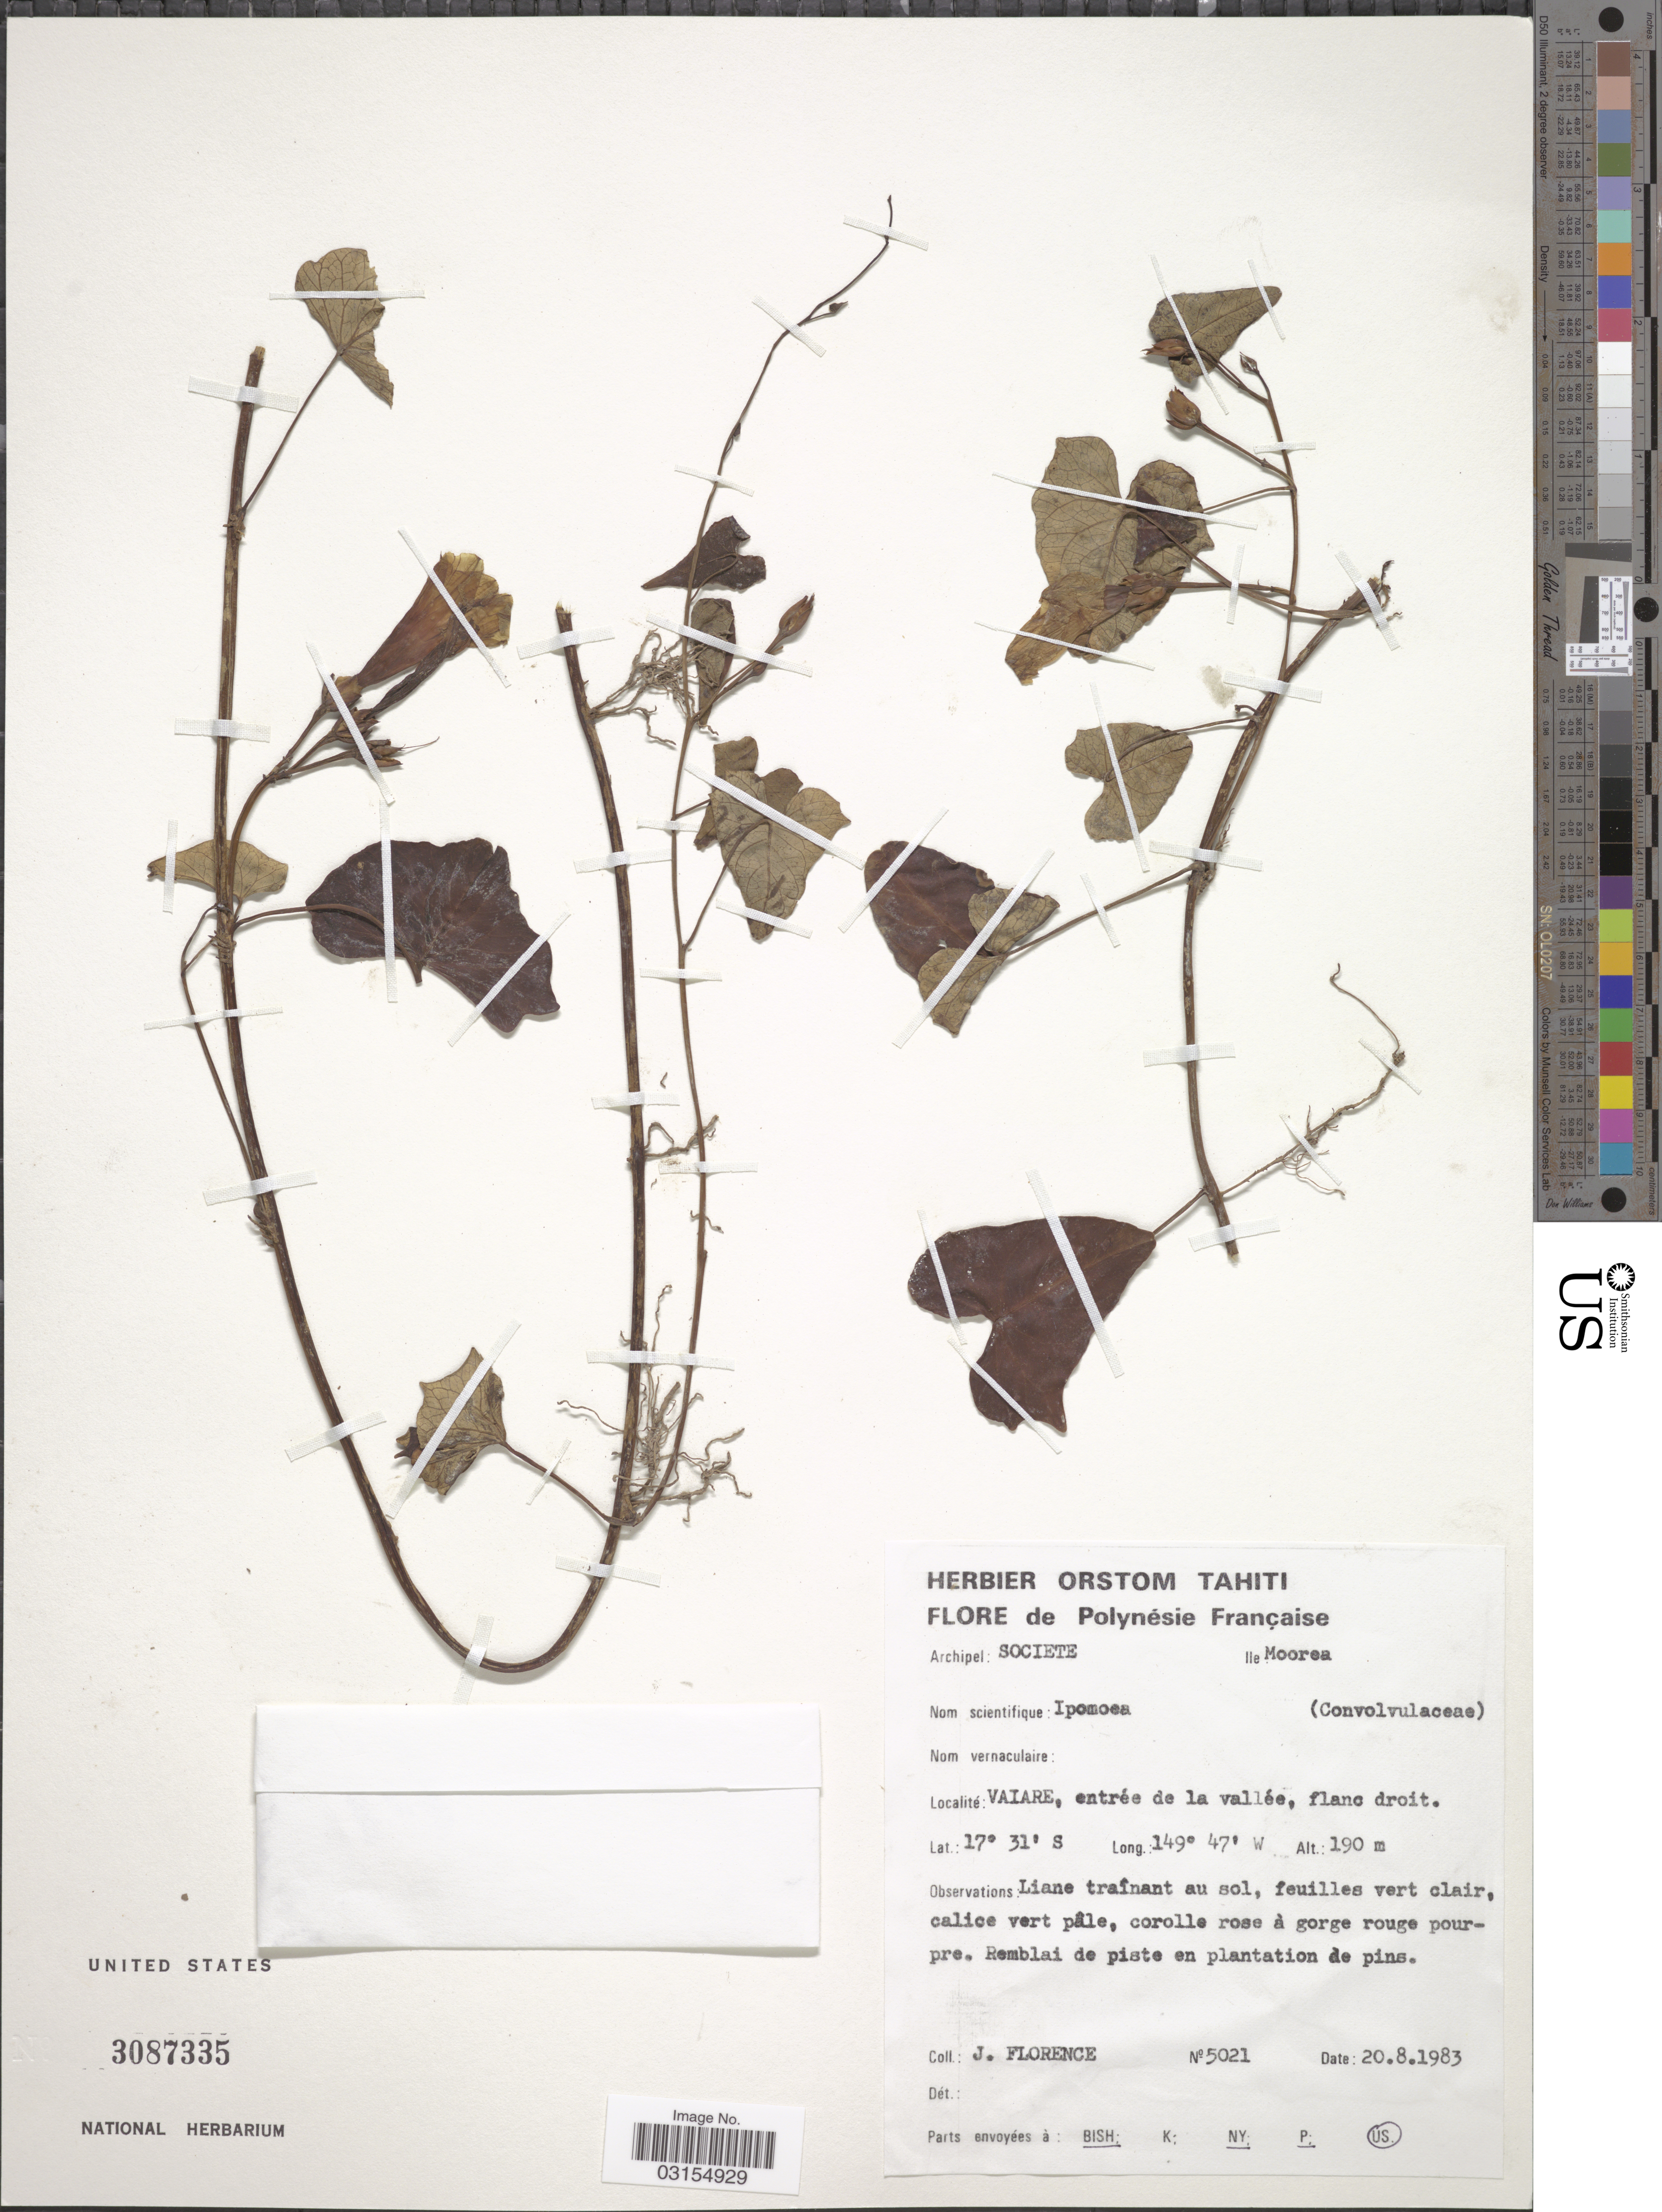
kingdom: Plantae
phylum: Tracheophyta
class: Magnoliopsida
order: Solanales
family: Convolvulaceae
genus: Ipomoea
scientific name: Ipomoea littoralis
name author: Blume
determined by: Staples, G. W.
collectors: J. Florence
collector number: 5021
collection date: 1983-08-20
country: French Polynesia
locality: Polynésie Française. Archipel: Societe, Ile: Moorea. Vaiare, entrée de la vallée, flanc droit.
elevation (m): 190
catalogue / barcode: US 3087335